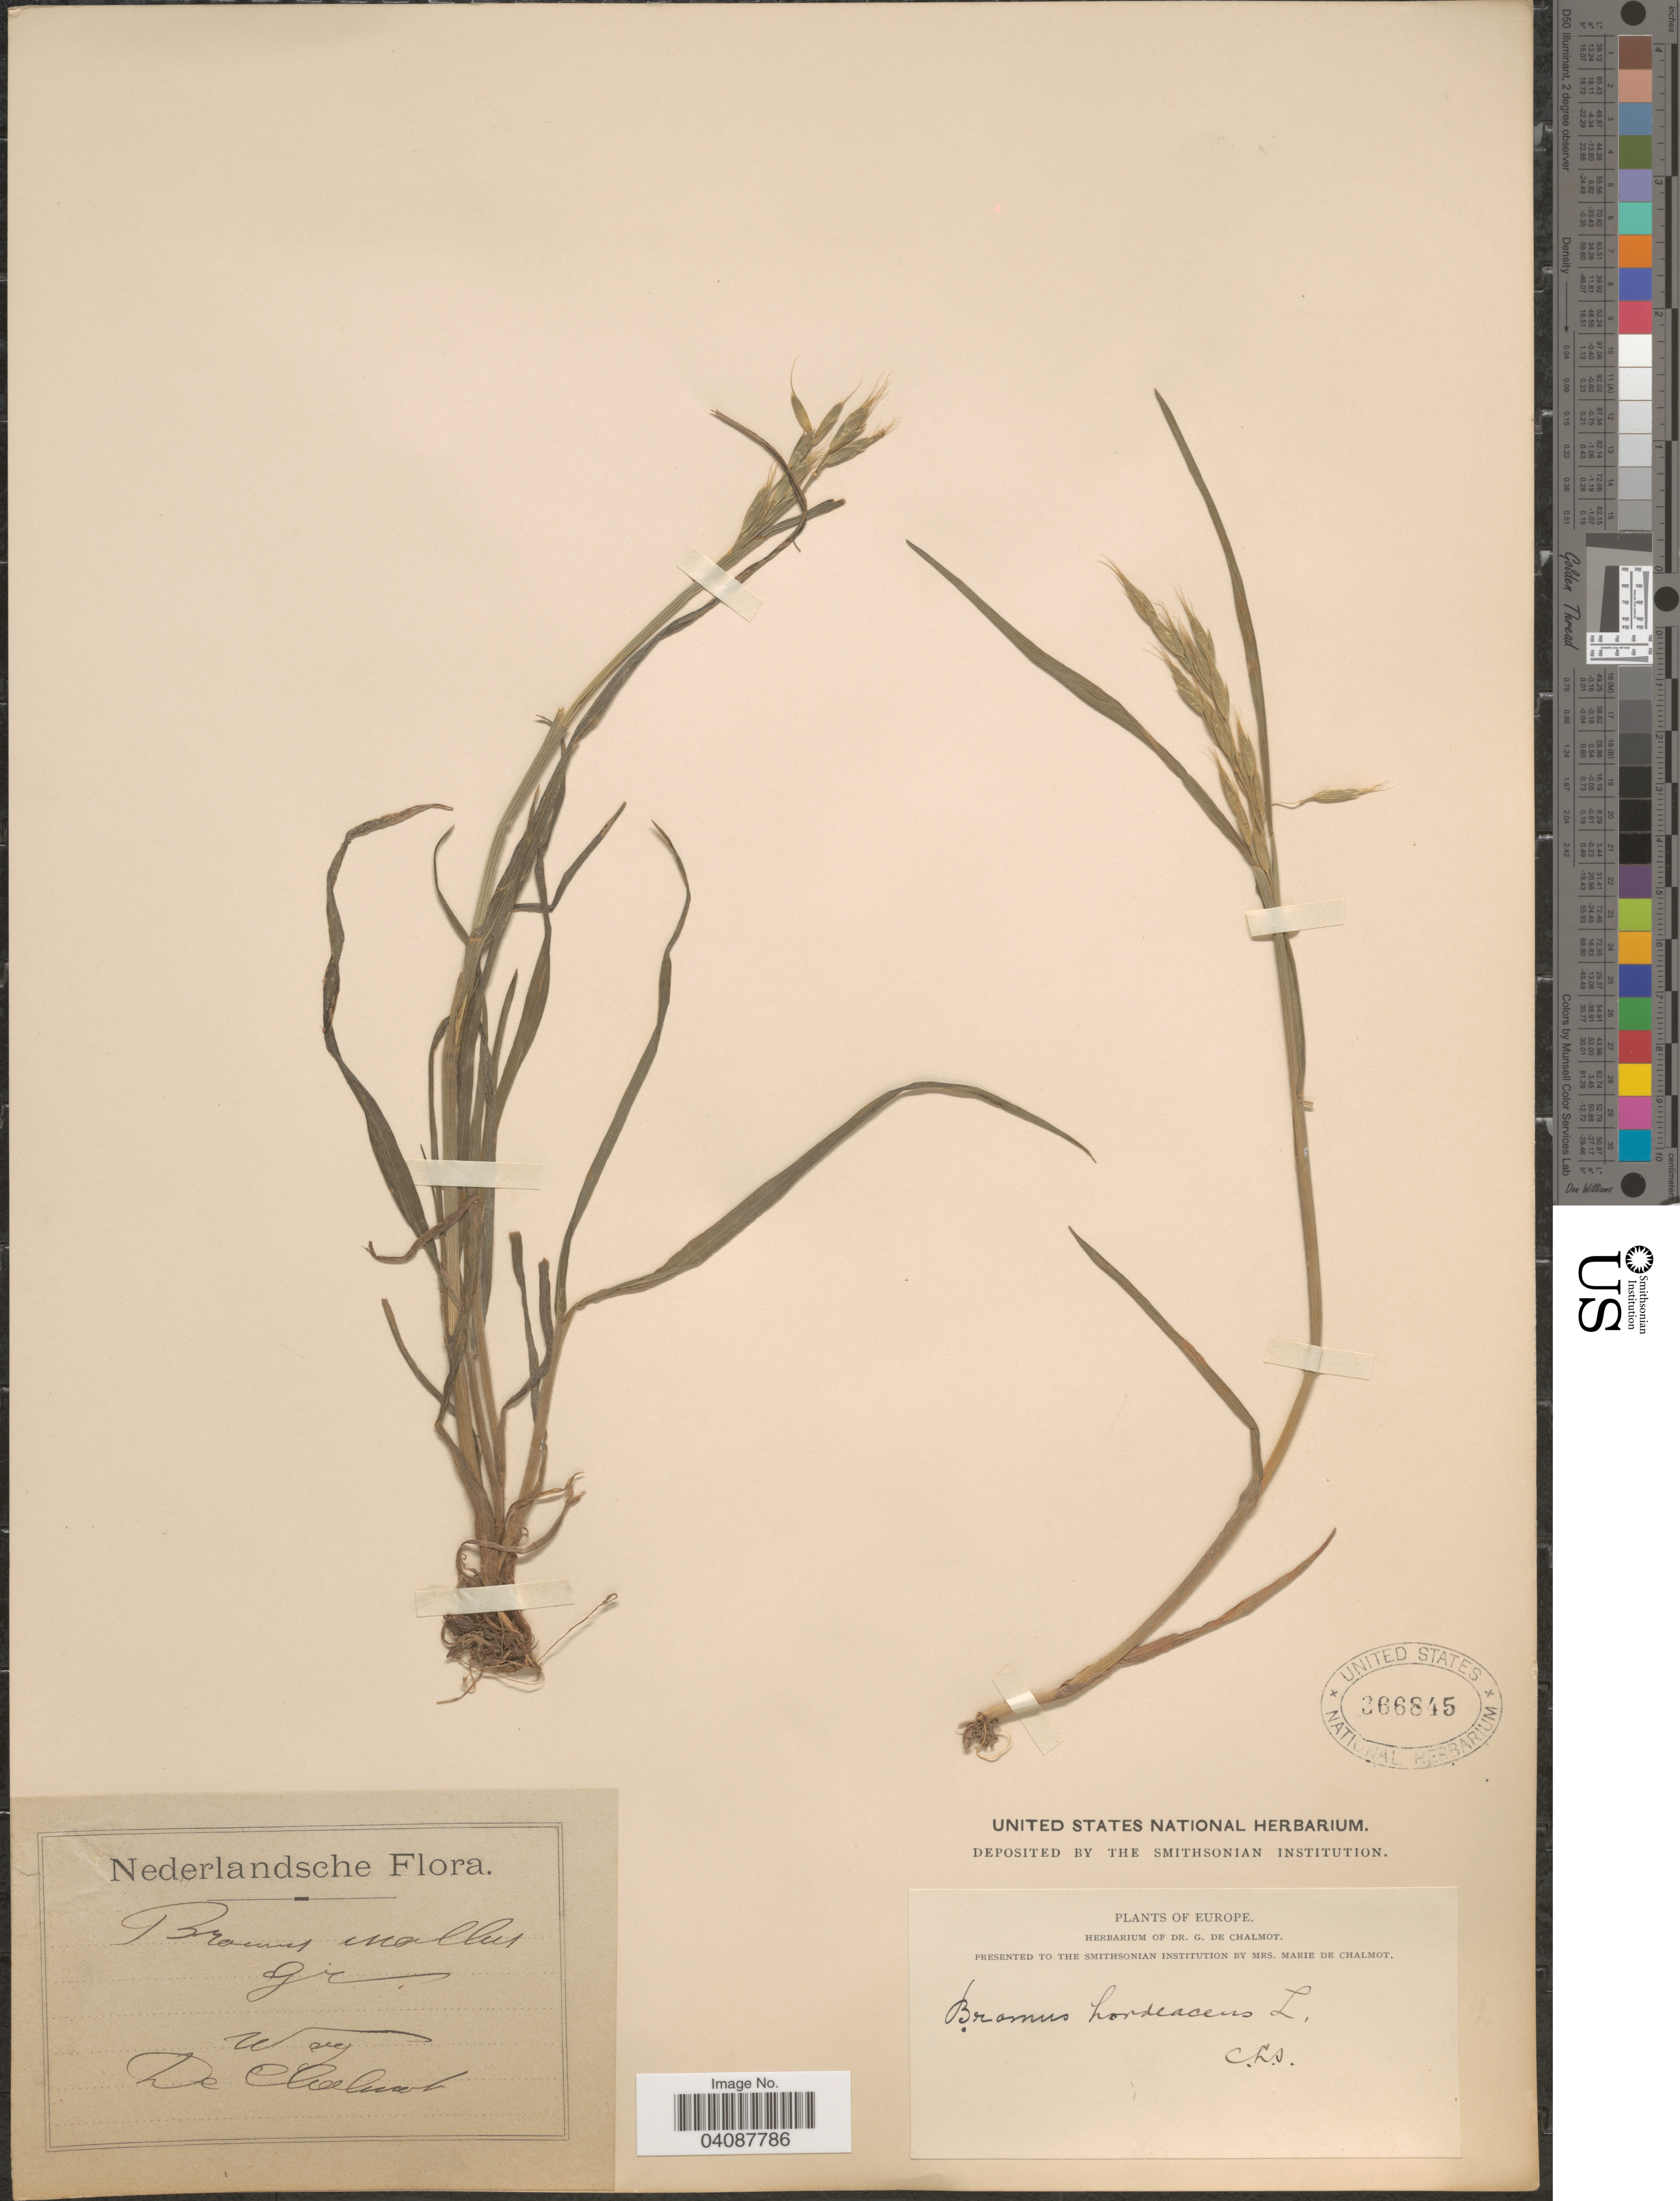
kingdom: Plantae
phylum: Tracheophyta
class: Liliopsida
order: Poales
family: Poaceae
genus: Bromus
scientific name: Bromus hordeaceus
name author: L.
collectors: G. de Chalmot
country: Netherlands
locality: Nederlandsche [unsure placement]. Wag.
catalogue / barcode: US 366845